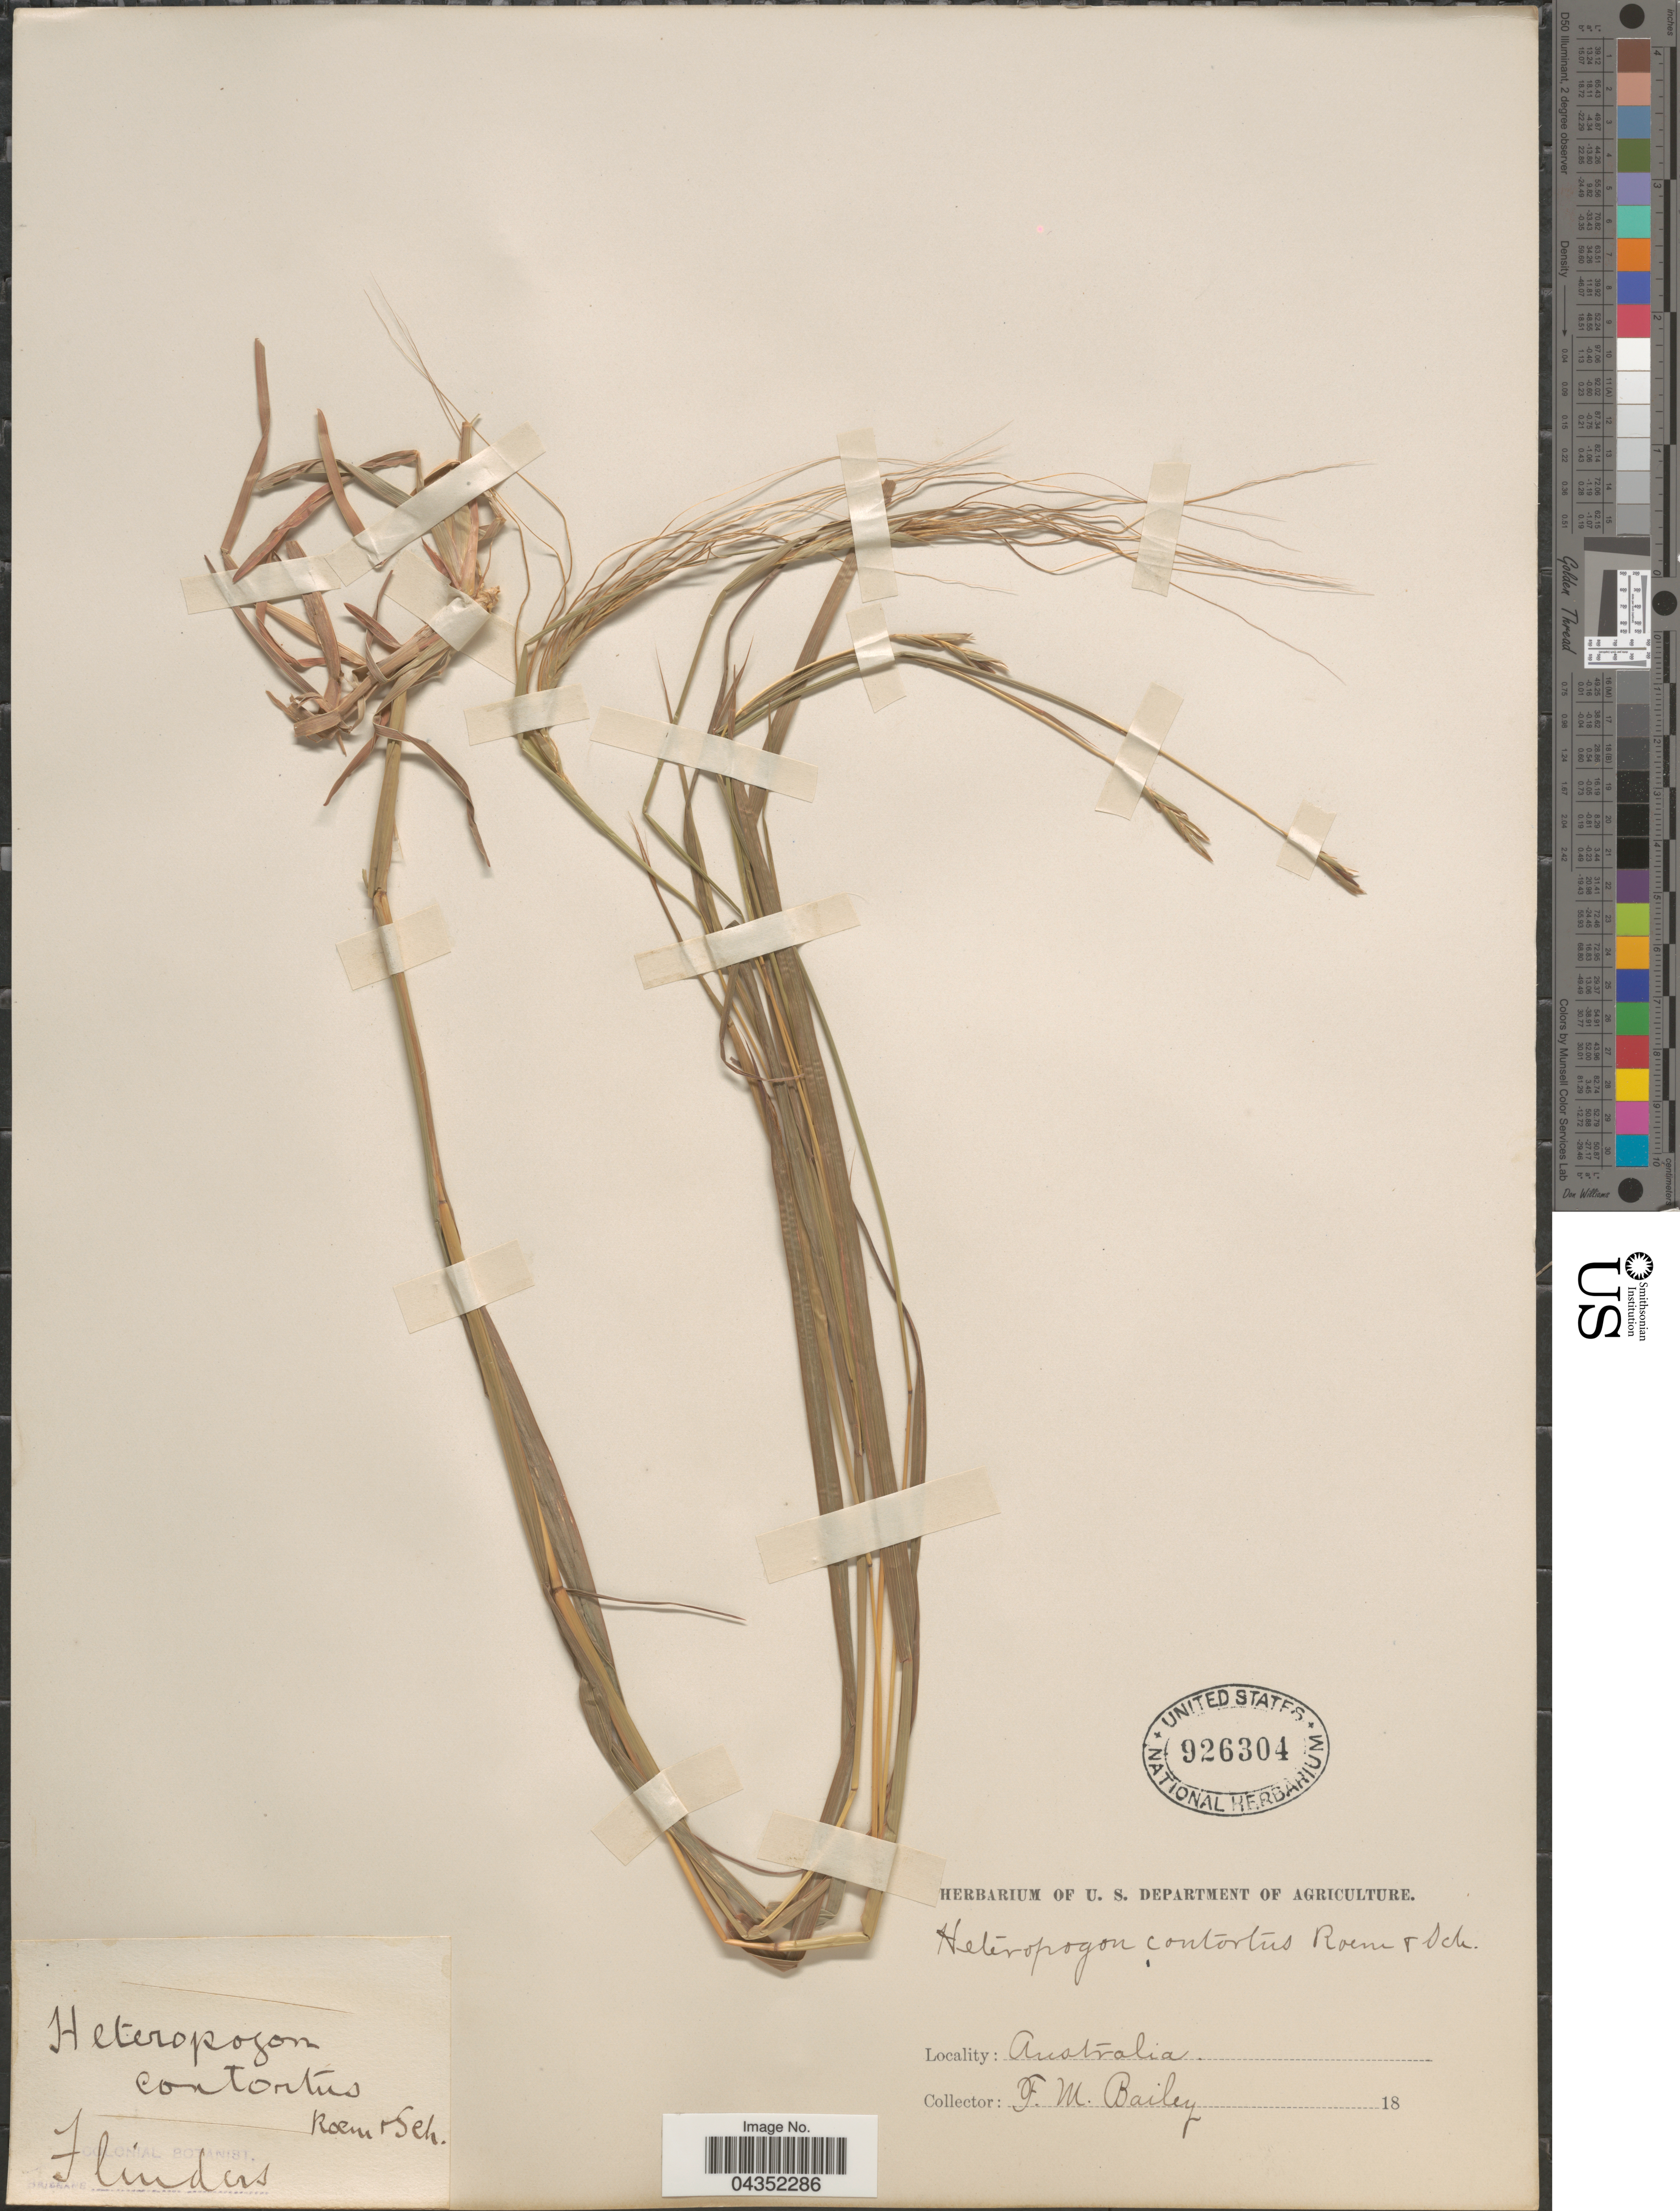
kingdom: Plantae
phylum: Tracheophyta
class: Liliopsida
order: Poales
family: Poaceae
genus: Heteropogon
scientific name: Heteropogon contortus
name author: (L.) P. Beauv. ex Roem. & Schult.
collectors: F. M. Bailey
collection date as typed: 18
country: Australia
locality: Flinders.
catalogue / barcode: US 926304